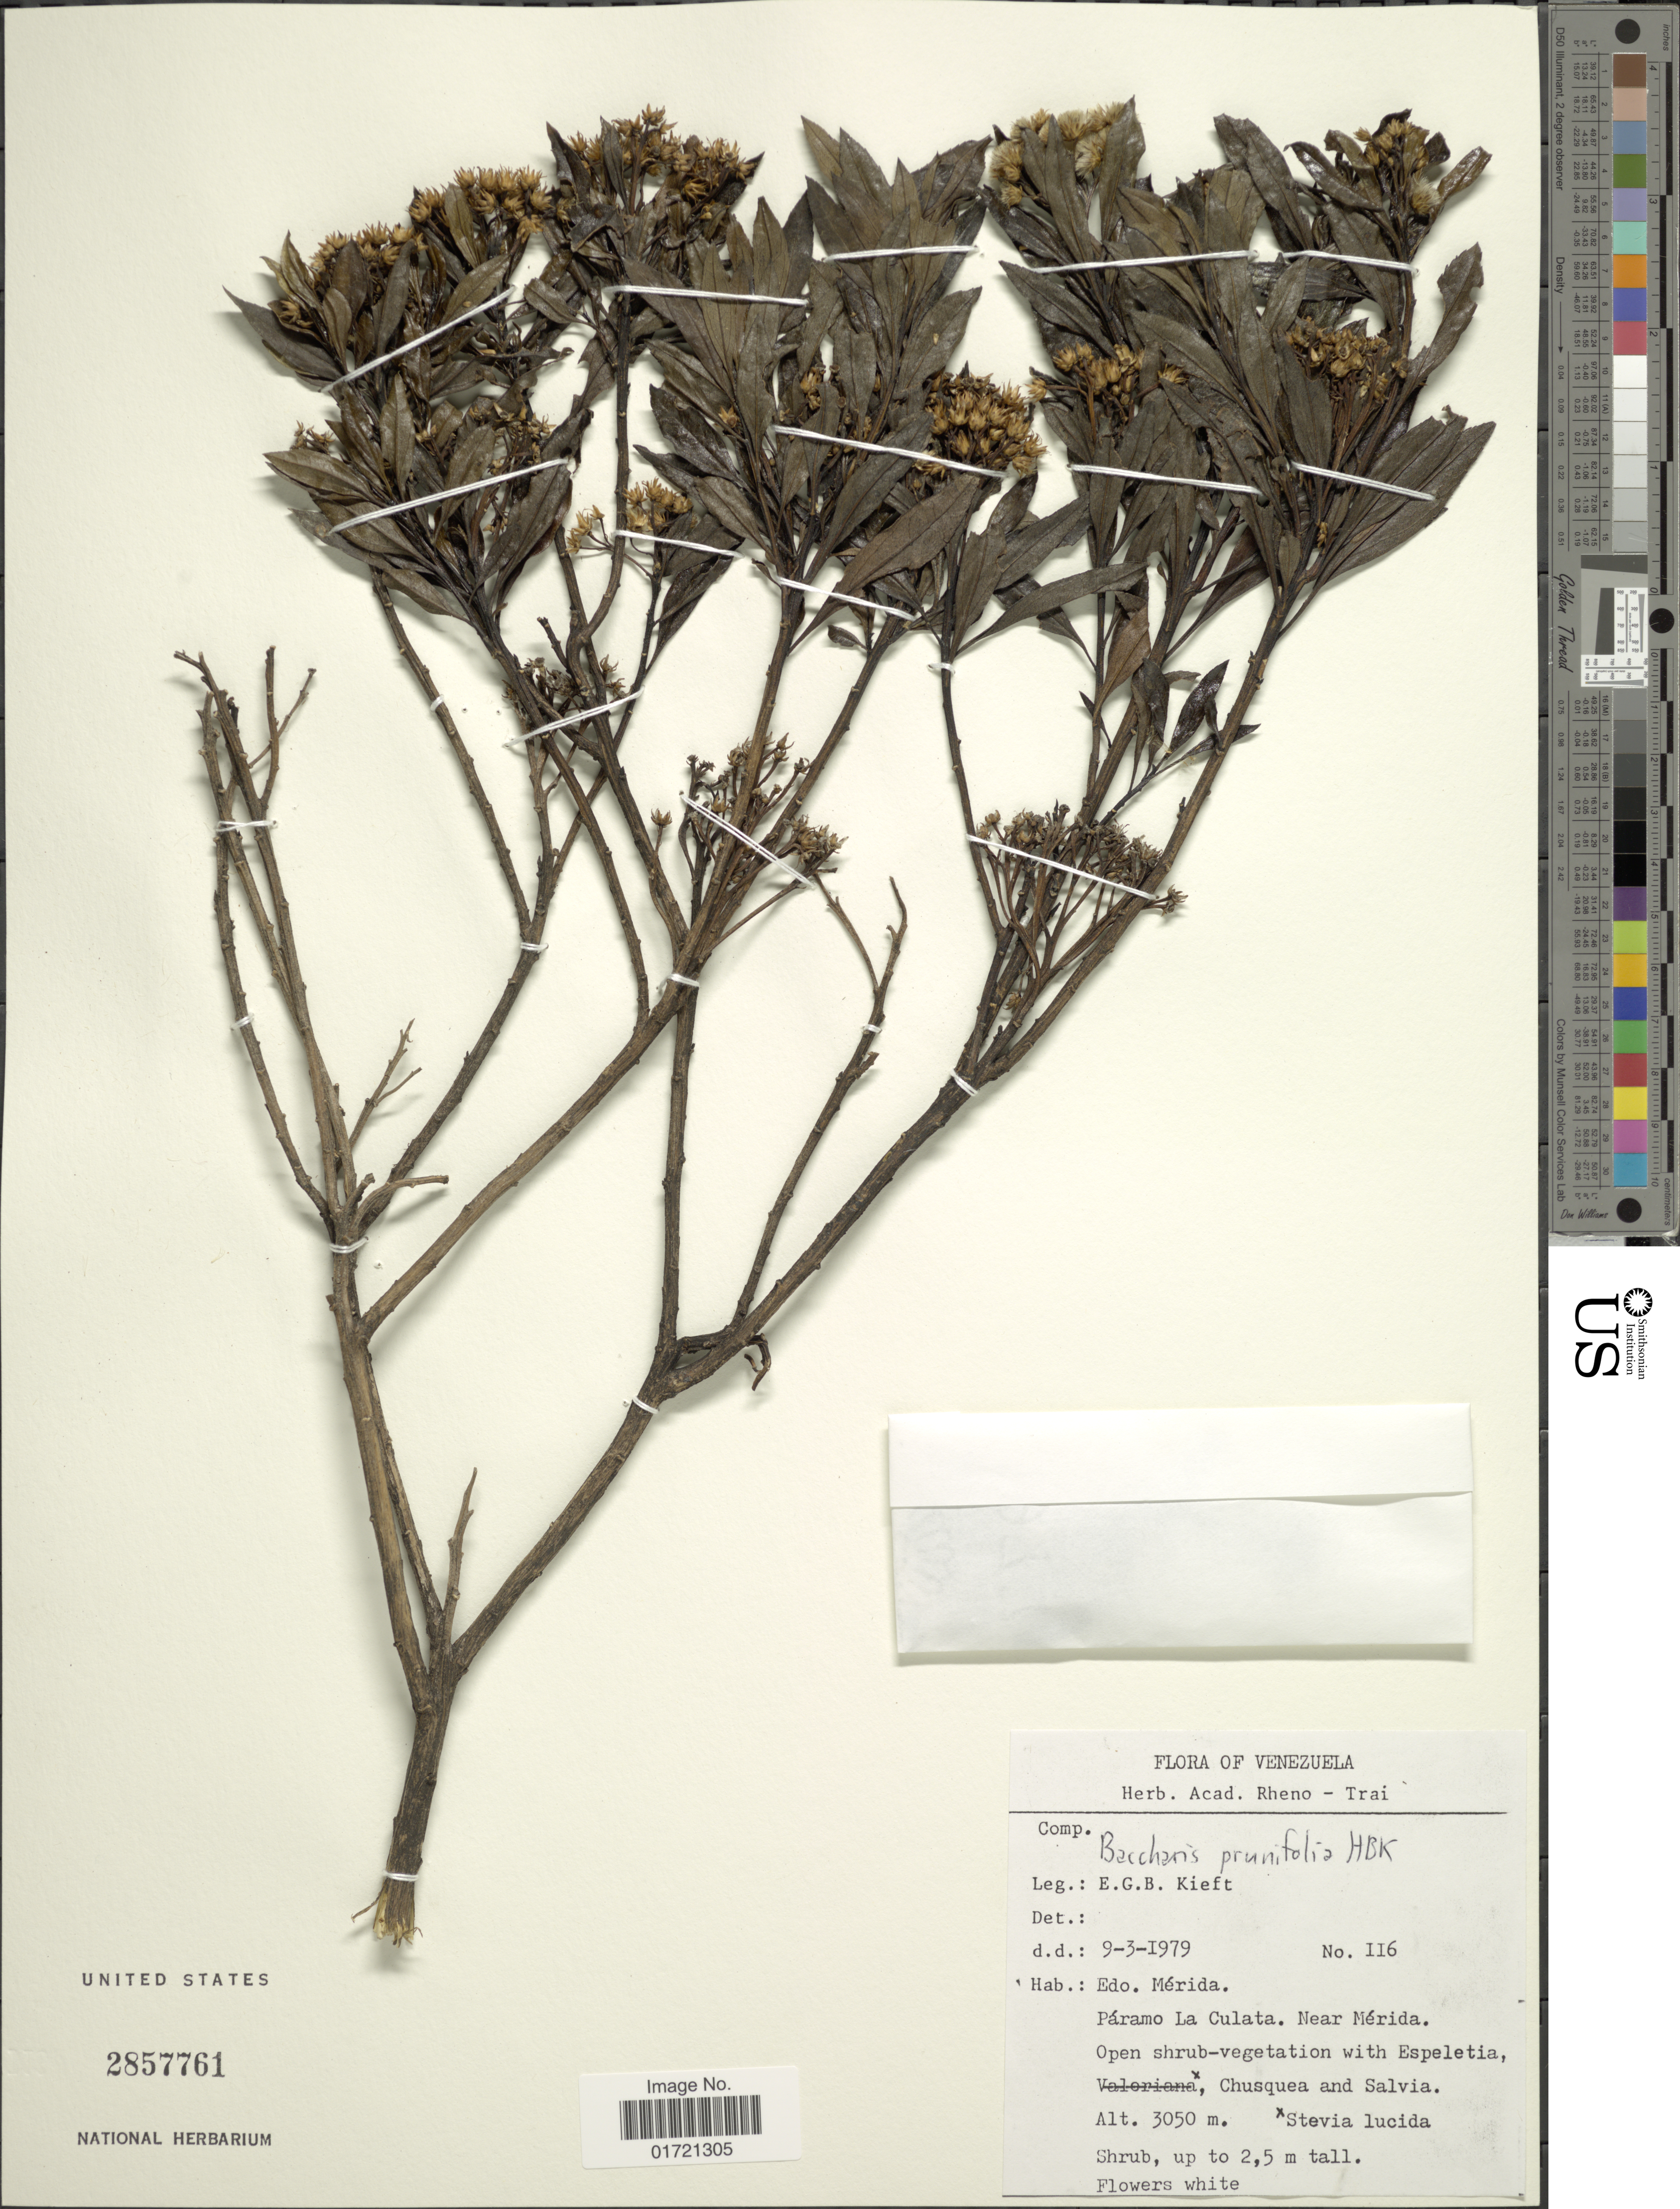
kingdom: Plantae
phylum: Tracheophyta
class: Magnoliopsida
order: Asterales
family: Asteraceae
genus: Baccharis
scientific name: Baccharis prunifolia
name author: Kunth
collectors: E. Kieft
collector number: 116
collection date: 1979-03-09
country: Venezuela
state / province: Mérida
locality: Edo. Mérida. Páramo La Culata. Near Mérida.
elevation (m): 3050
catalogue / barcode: US 2857761